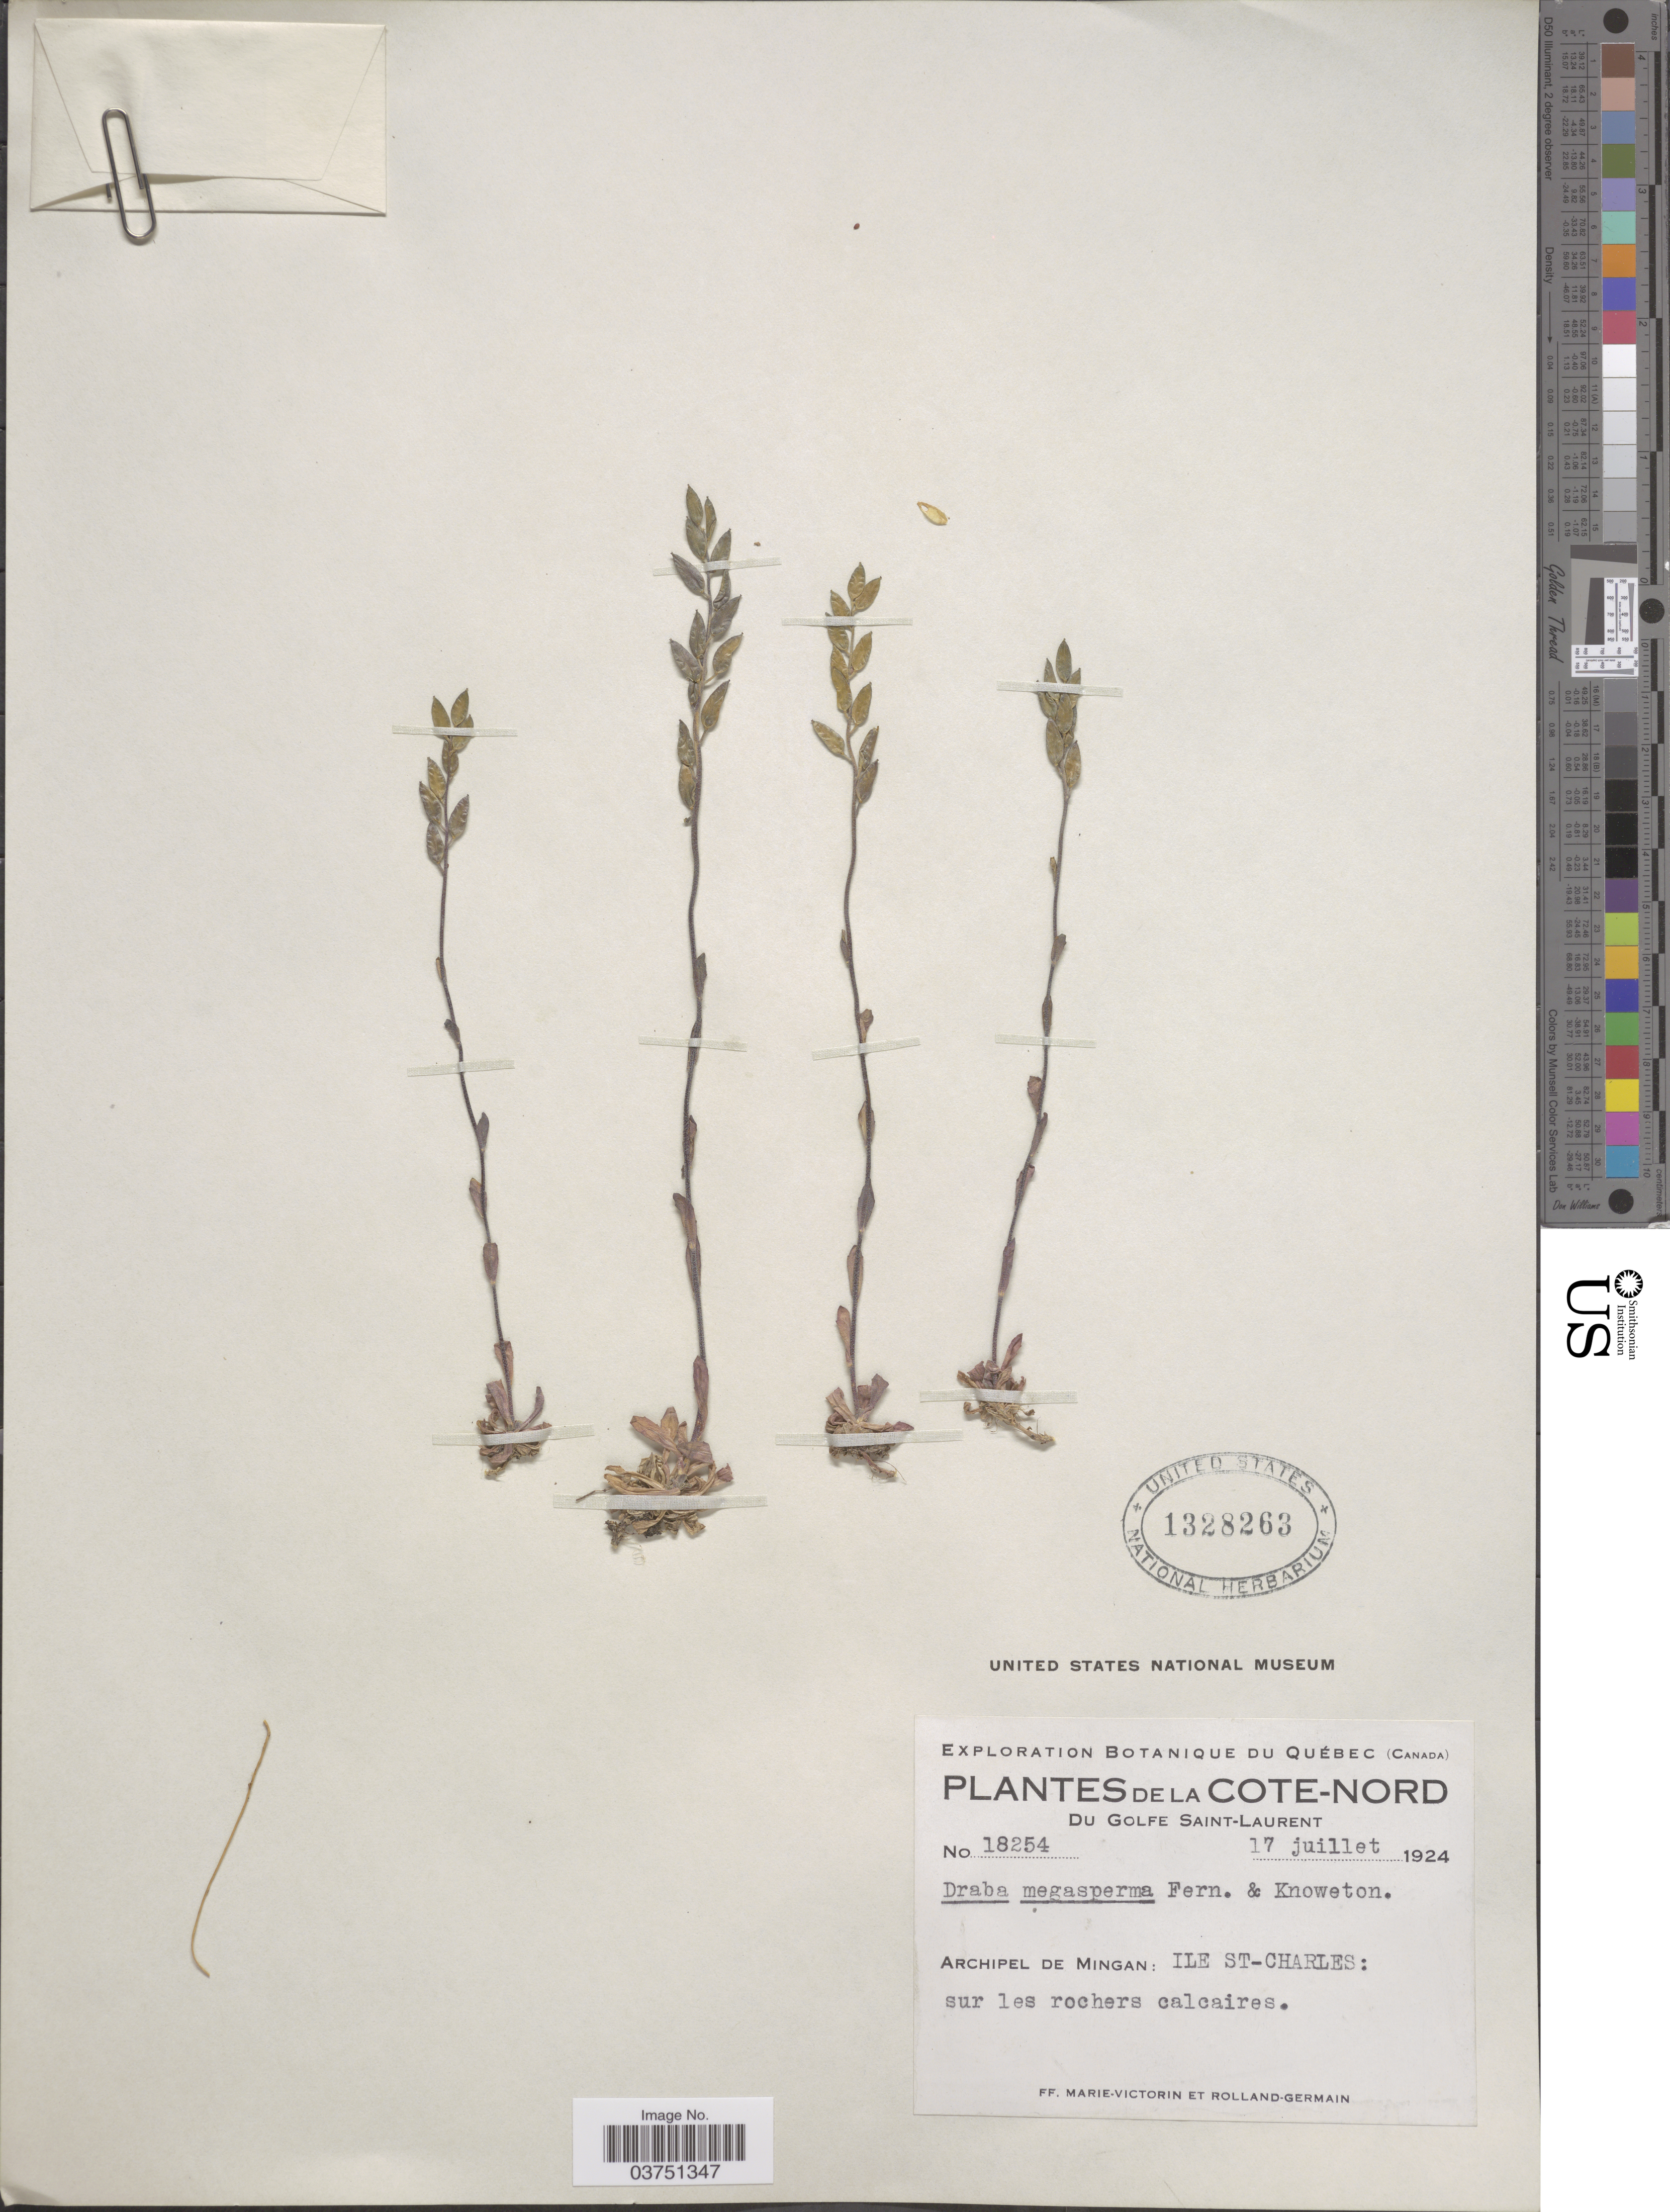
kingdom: Plantae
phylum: Tracheophyta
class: Magnoliopsida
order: Brassicales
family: Brassicaceae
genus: Draba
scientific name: Draba glabella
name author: Pursh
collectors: F. Marie-Victorin & Rolland-Germain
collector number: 18254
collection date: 1924-07-17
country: Canada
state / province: Quebec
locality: La Cote-Nord du Golfe Saint-Laurent. Archipel De Mingan: Ile St-Charles.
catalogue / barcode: US 1328263